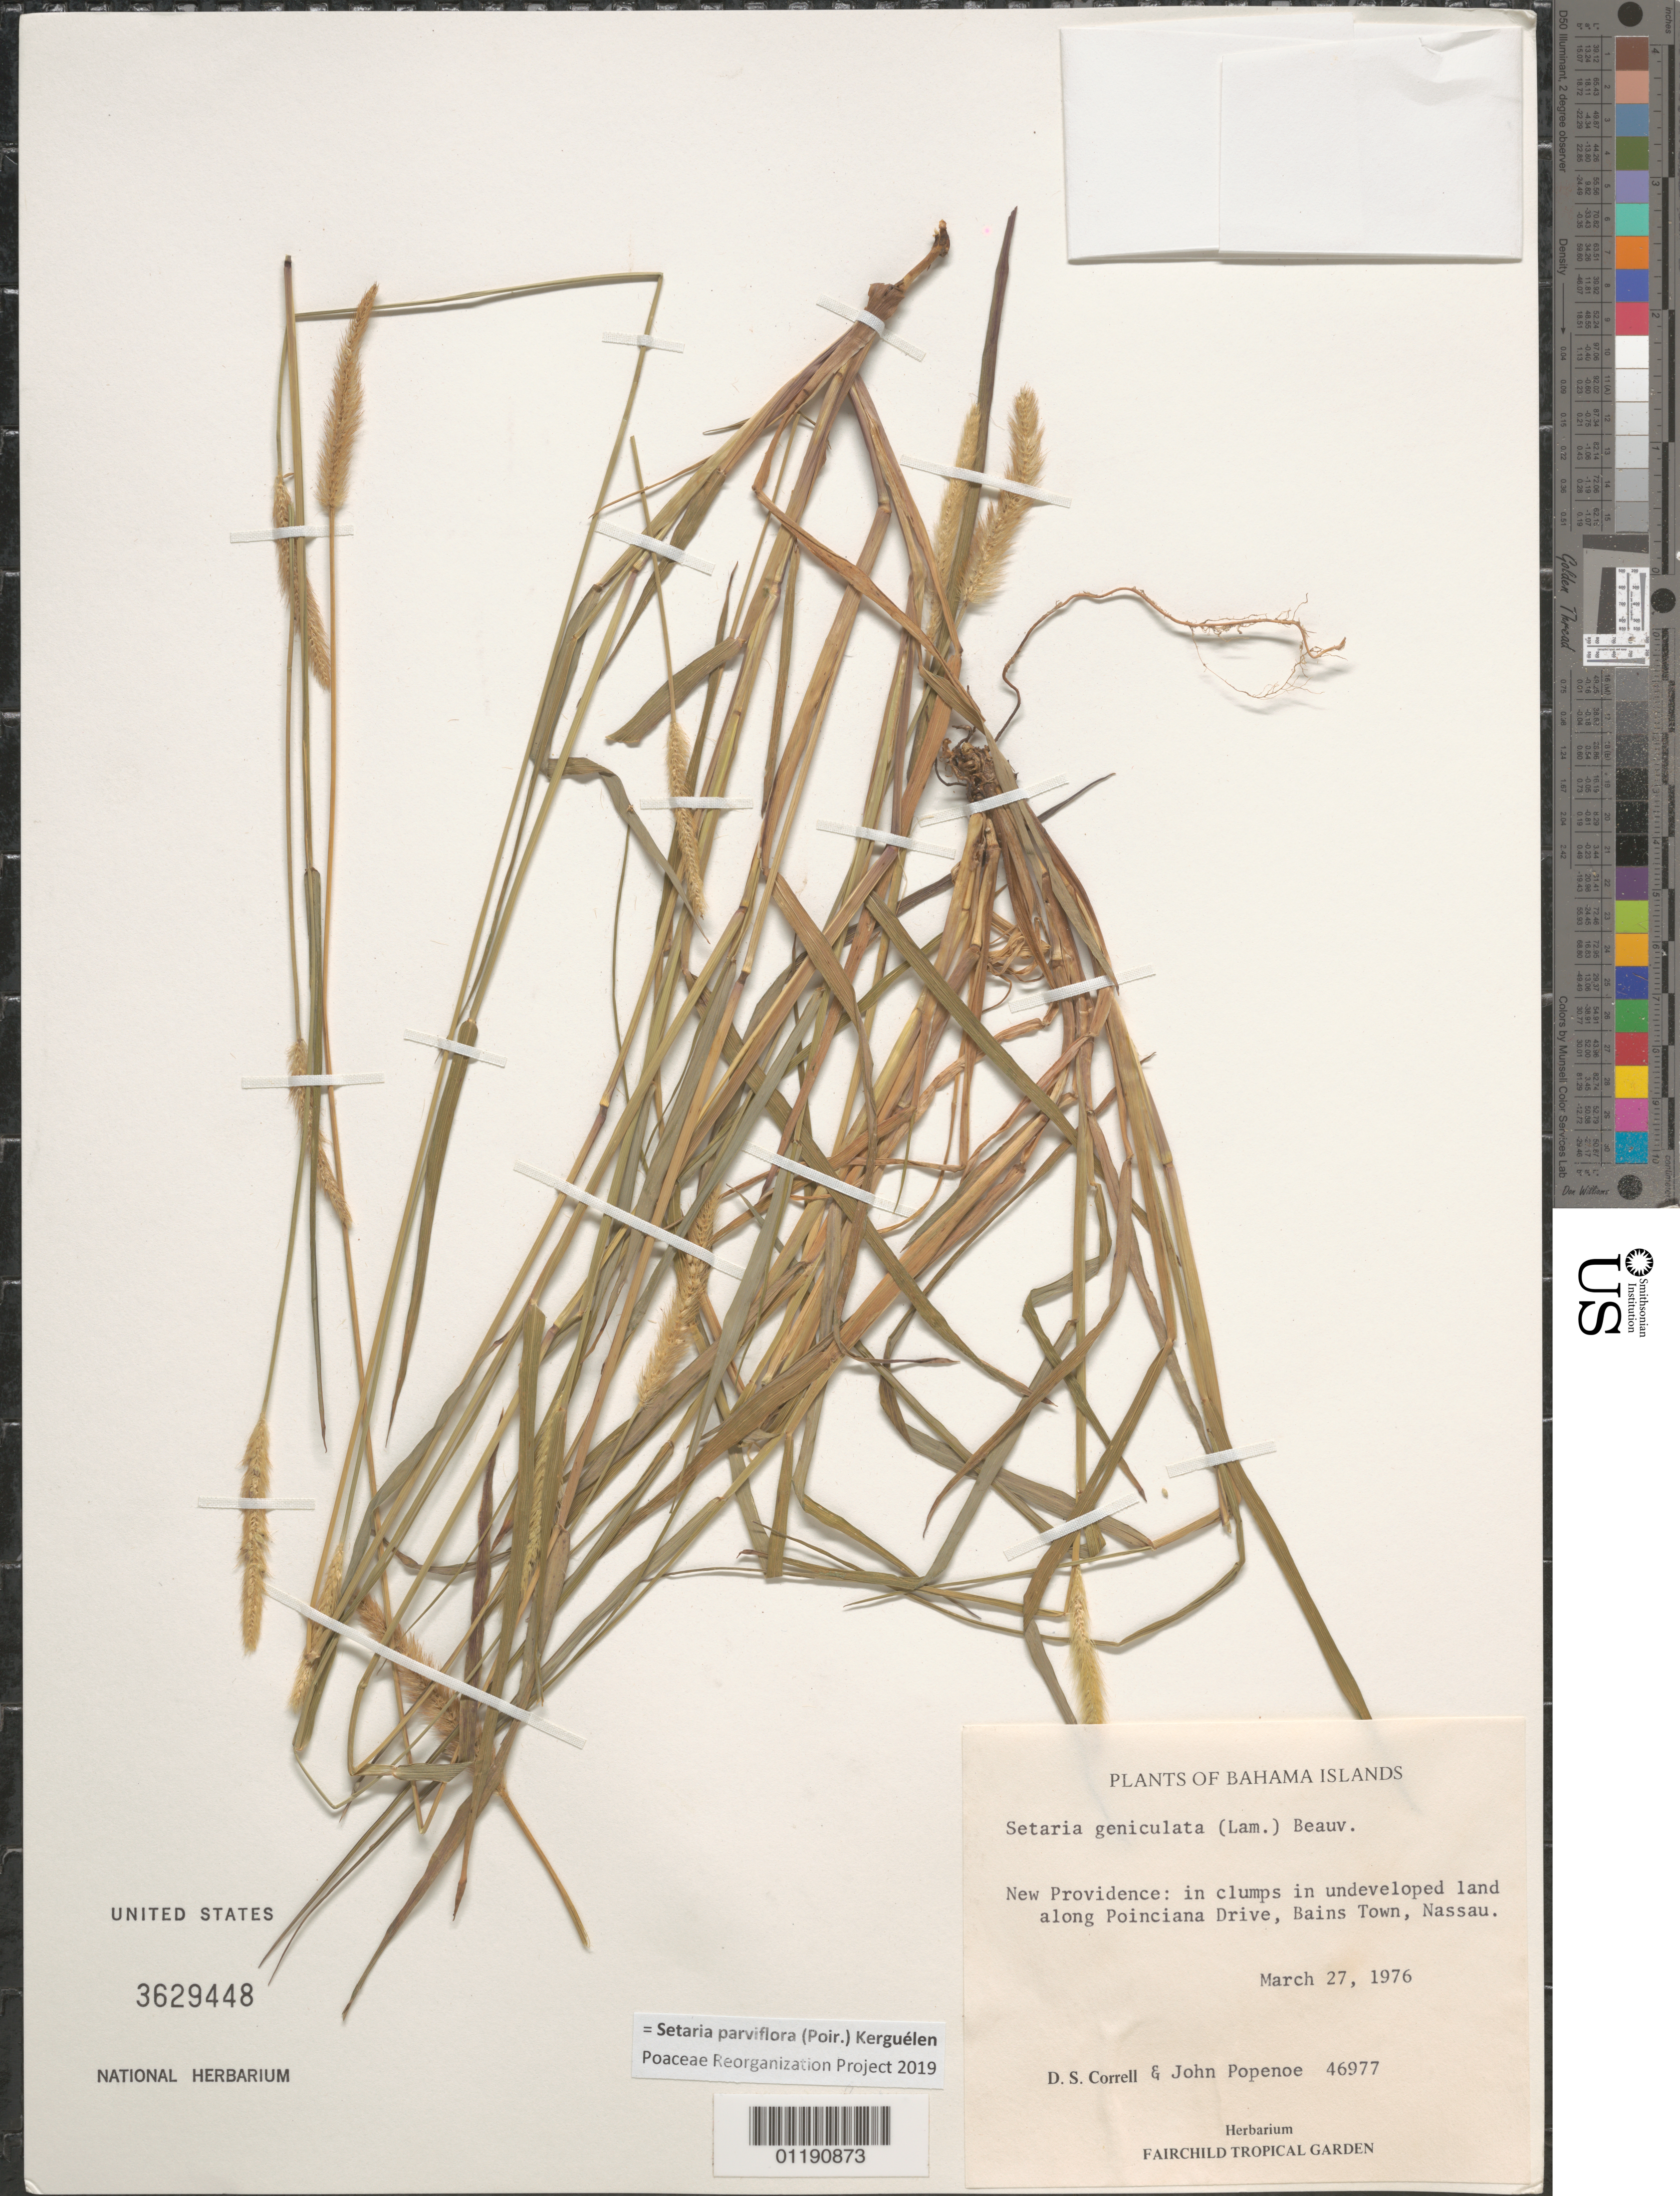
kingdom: Plantae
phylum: Tracheophyta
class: Liliopsida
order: Poales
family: Poaceae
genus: Setaria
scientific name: Setaria parviflora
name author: (Poir.) Kerguélen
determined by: Poaceae Reorganization Project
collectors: D. S. Correll & J. Popenoe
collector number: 46977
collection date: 1976-03-27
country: Bahamas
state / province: New Providence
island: New Providence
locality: New Providence: along Poinciana Drive, Bains Town, Nassau.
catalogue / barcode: US 3629448